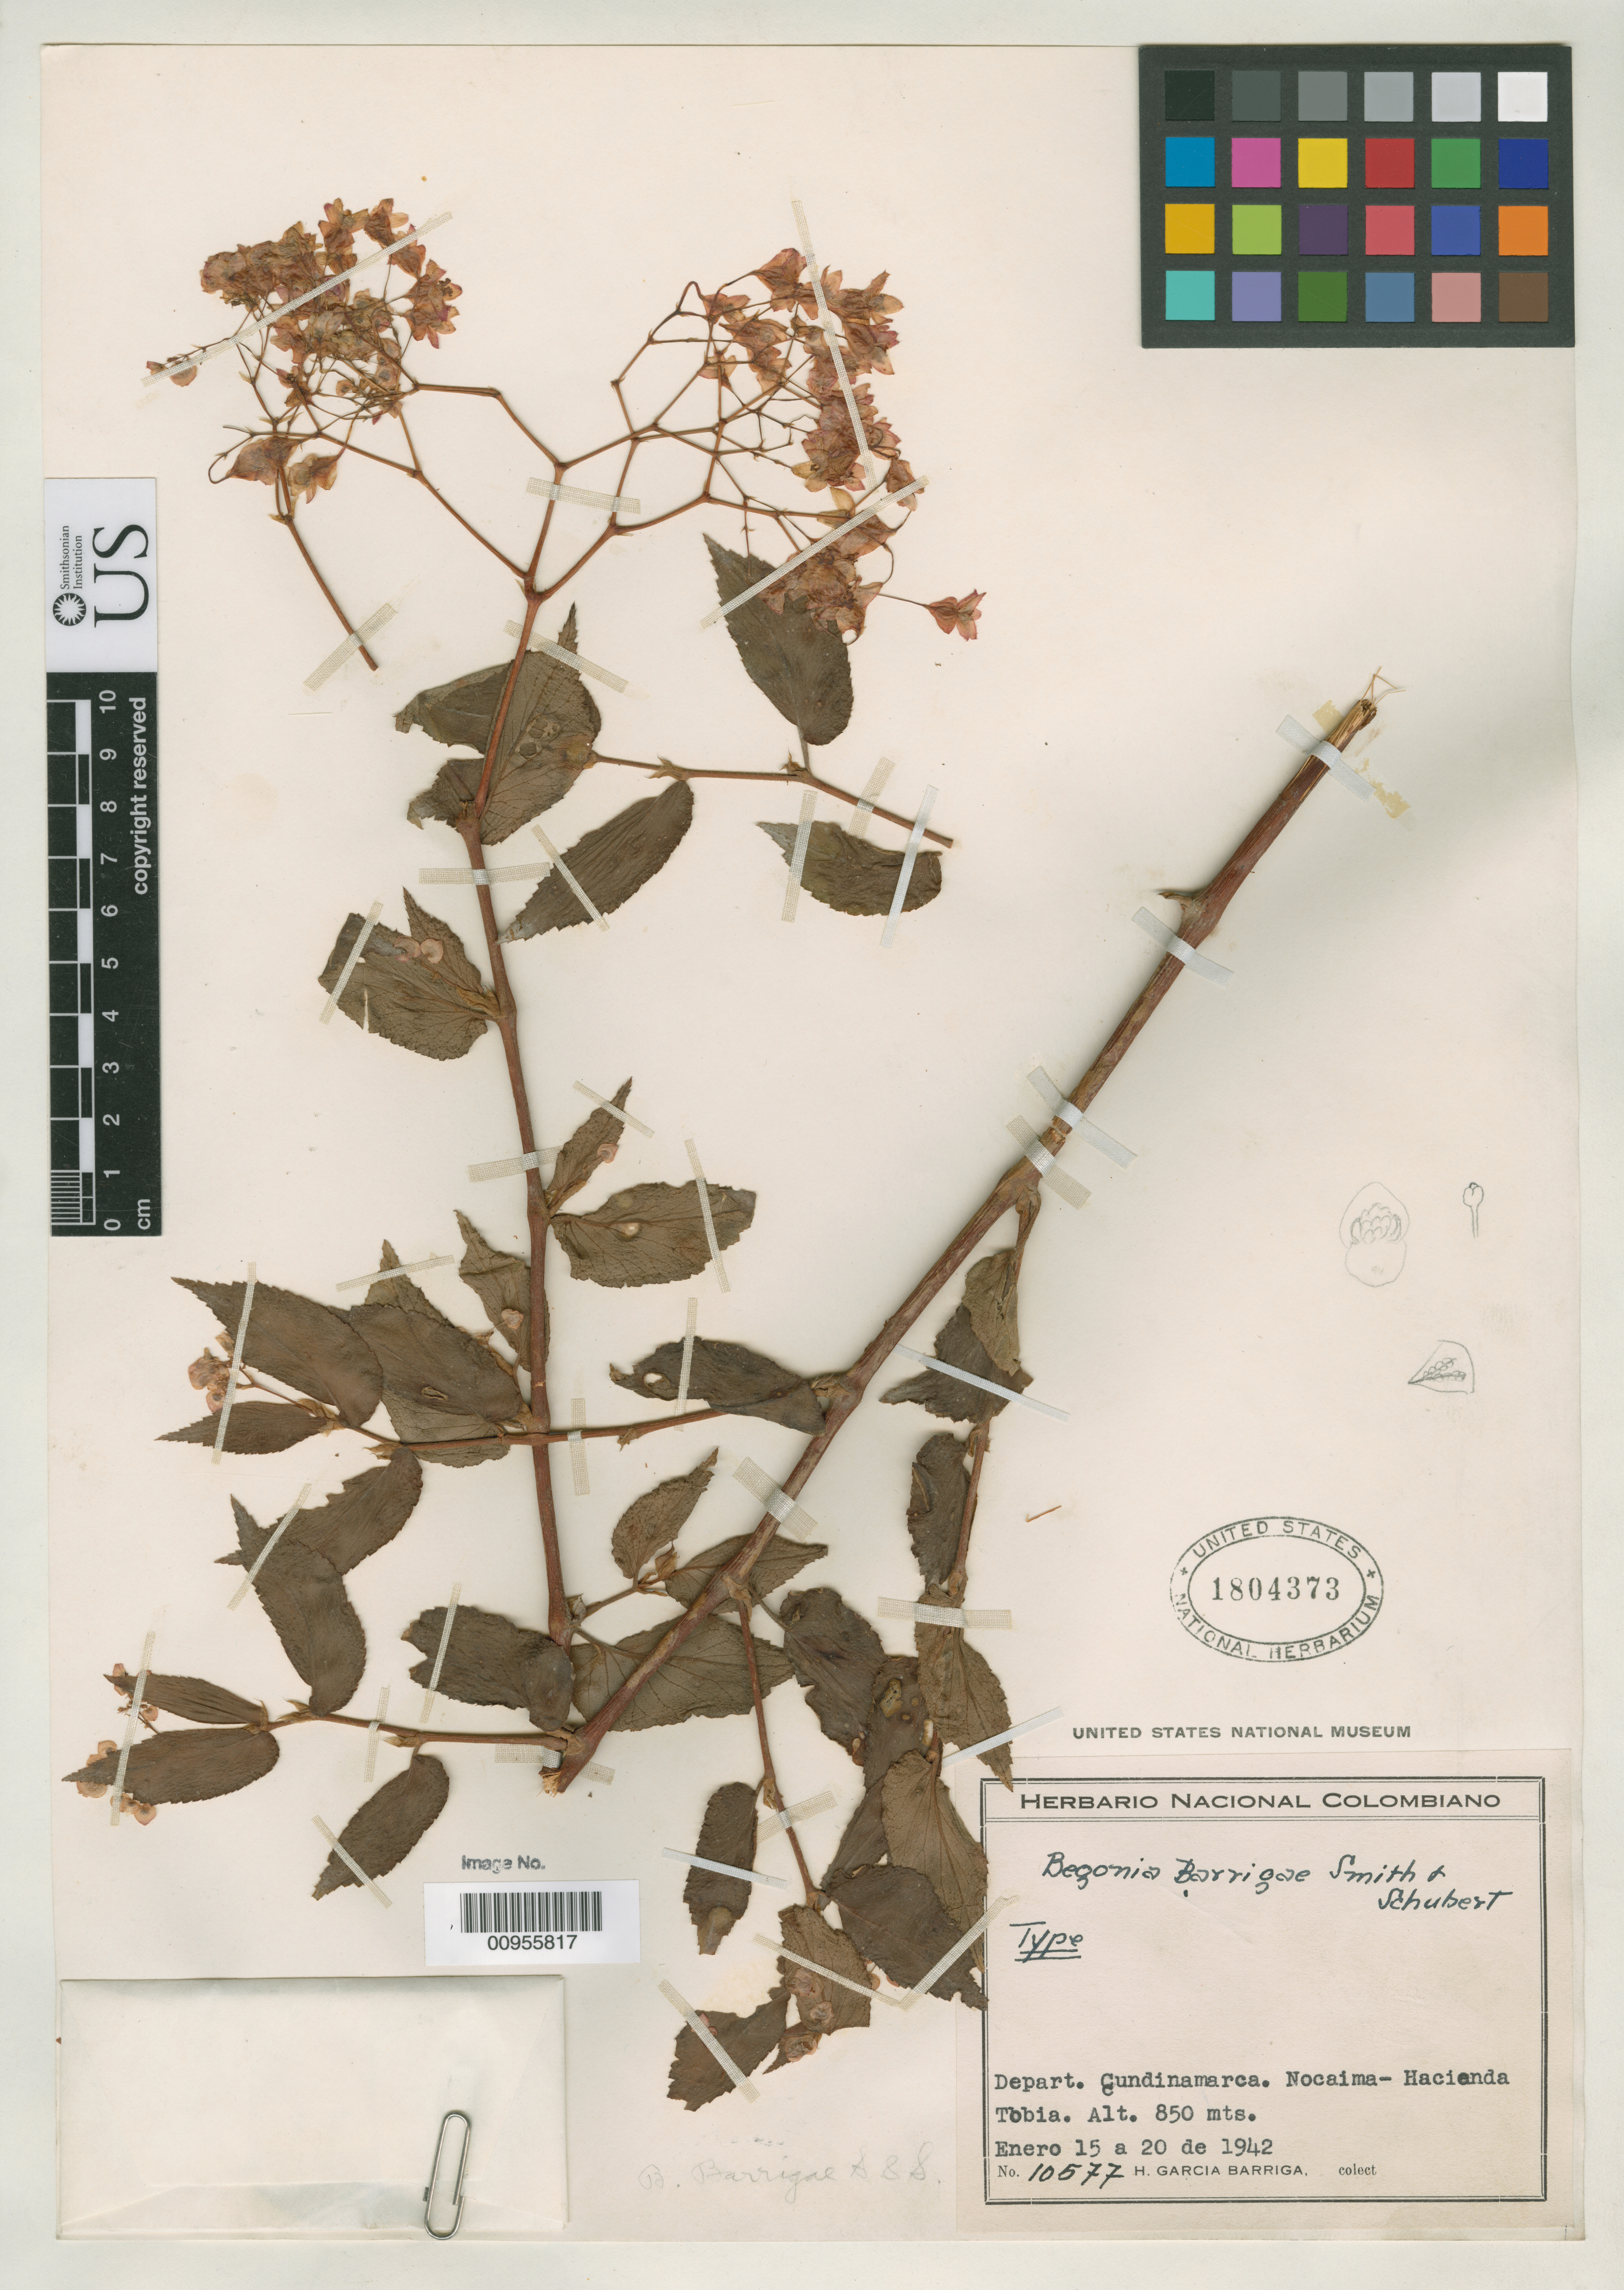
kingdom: Plantae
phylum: Tracheophyta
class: Magnoliopsida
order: Cucurbitales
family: Begoniaceae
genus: Begonia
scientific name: Begonia barrigae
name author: L.B. Sm. & B.G. Schub.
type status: Holotype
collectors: H. García Barriga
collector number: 10577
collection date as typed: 15 Jan 1942 to 20 Jan 1942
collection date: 1942-01-15/1942-01-20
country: Colombia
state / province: Cundinamarca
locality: Nocaima, Hacienda Tobia.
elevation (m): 850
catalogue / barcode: US 1804373